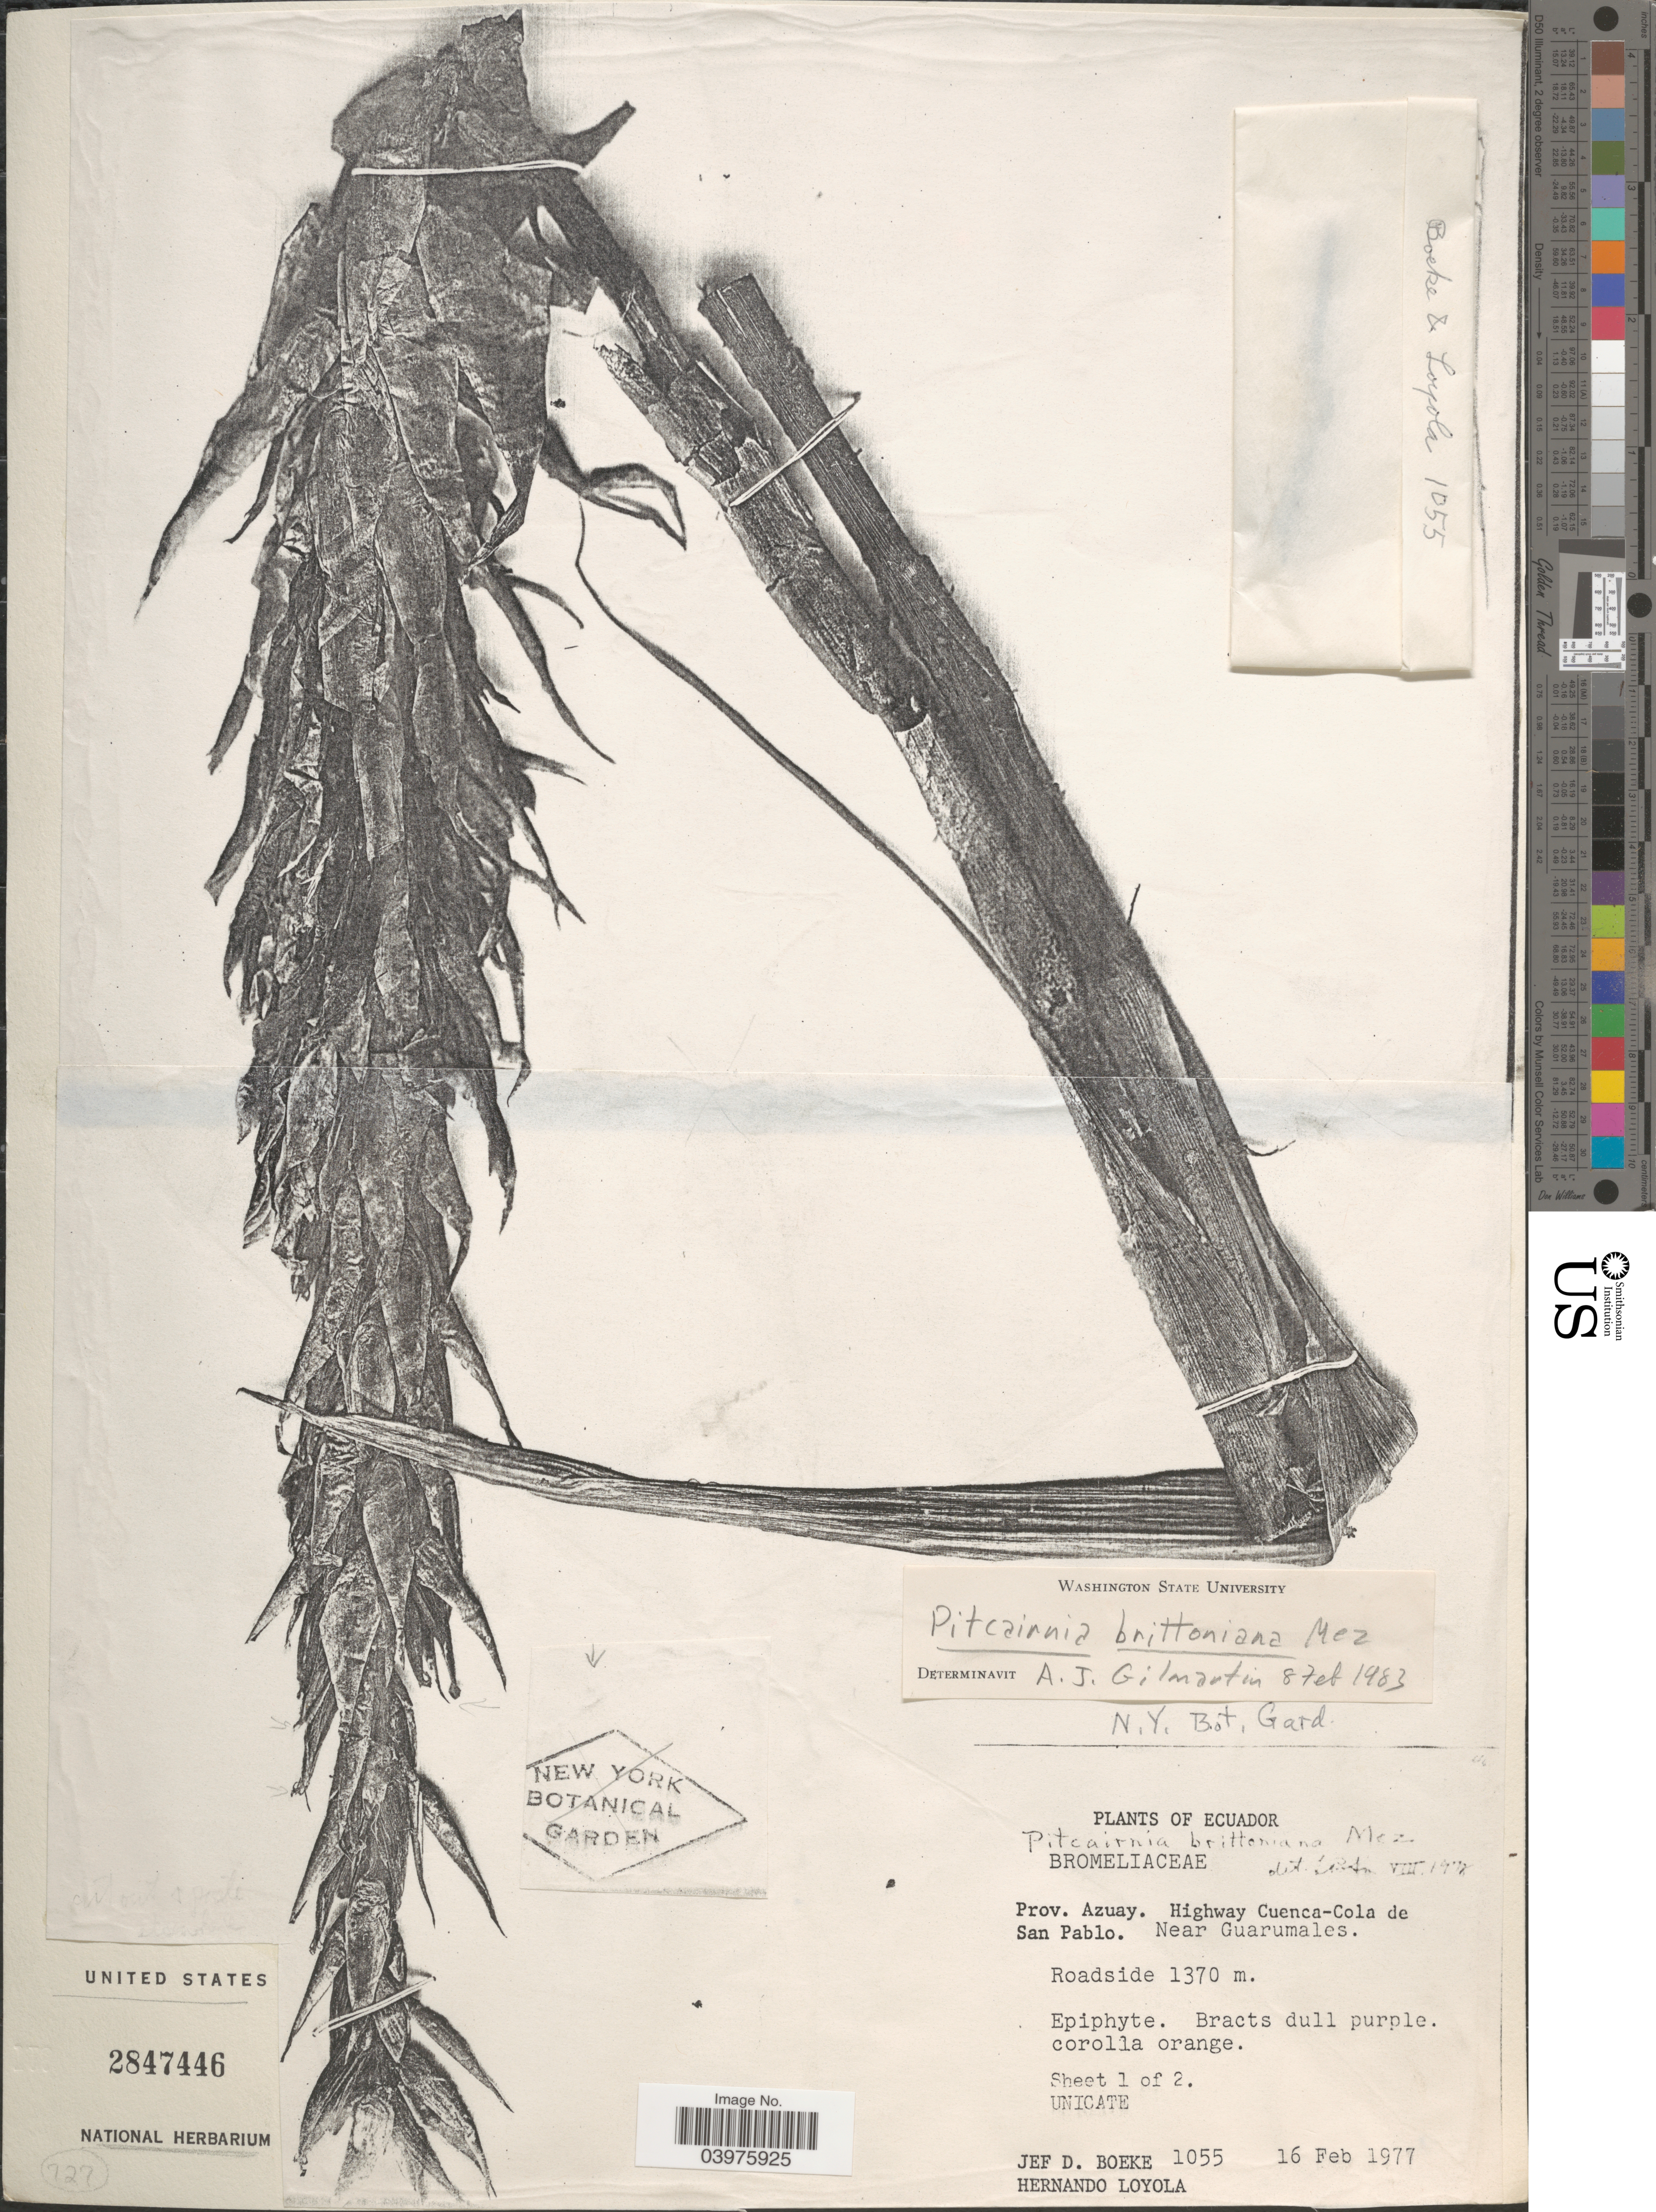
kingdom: Plantae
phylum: Tracheophyta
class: Liliopsida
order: Poales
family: Bromeliaceae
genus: Pitcairnia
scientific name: Pitcairnia brittoniana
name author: Mez in A. DC.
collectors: J. Boeke & H. Loyola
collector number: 1055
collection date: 1977-02-16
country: Ecuador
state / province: Azuay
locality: Highway Cuenca-Cola de San Pablo. Near Guarumales. Roadside.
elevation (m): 1370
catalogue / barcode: US 2847446